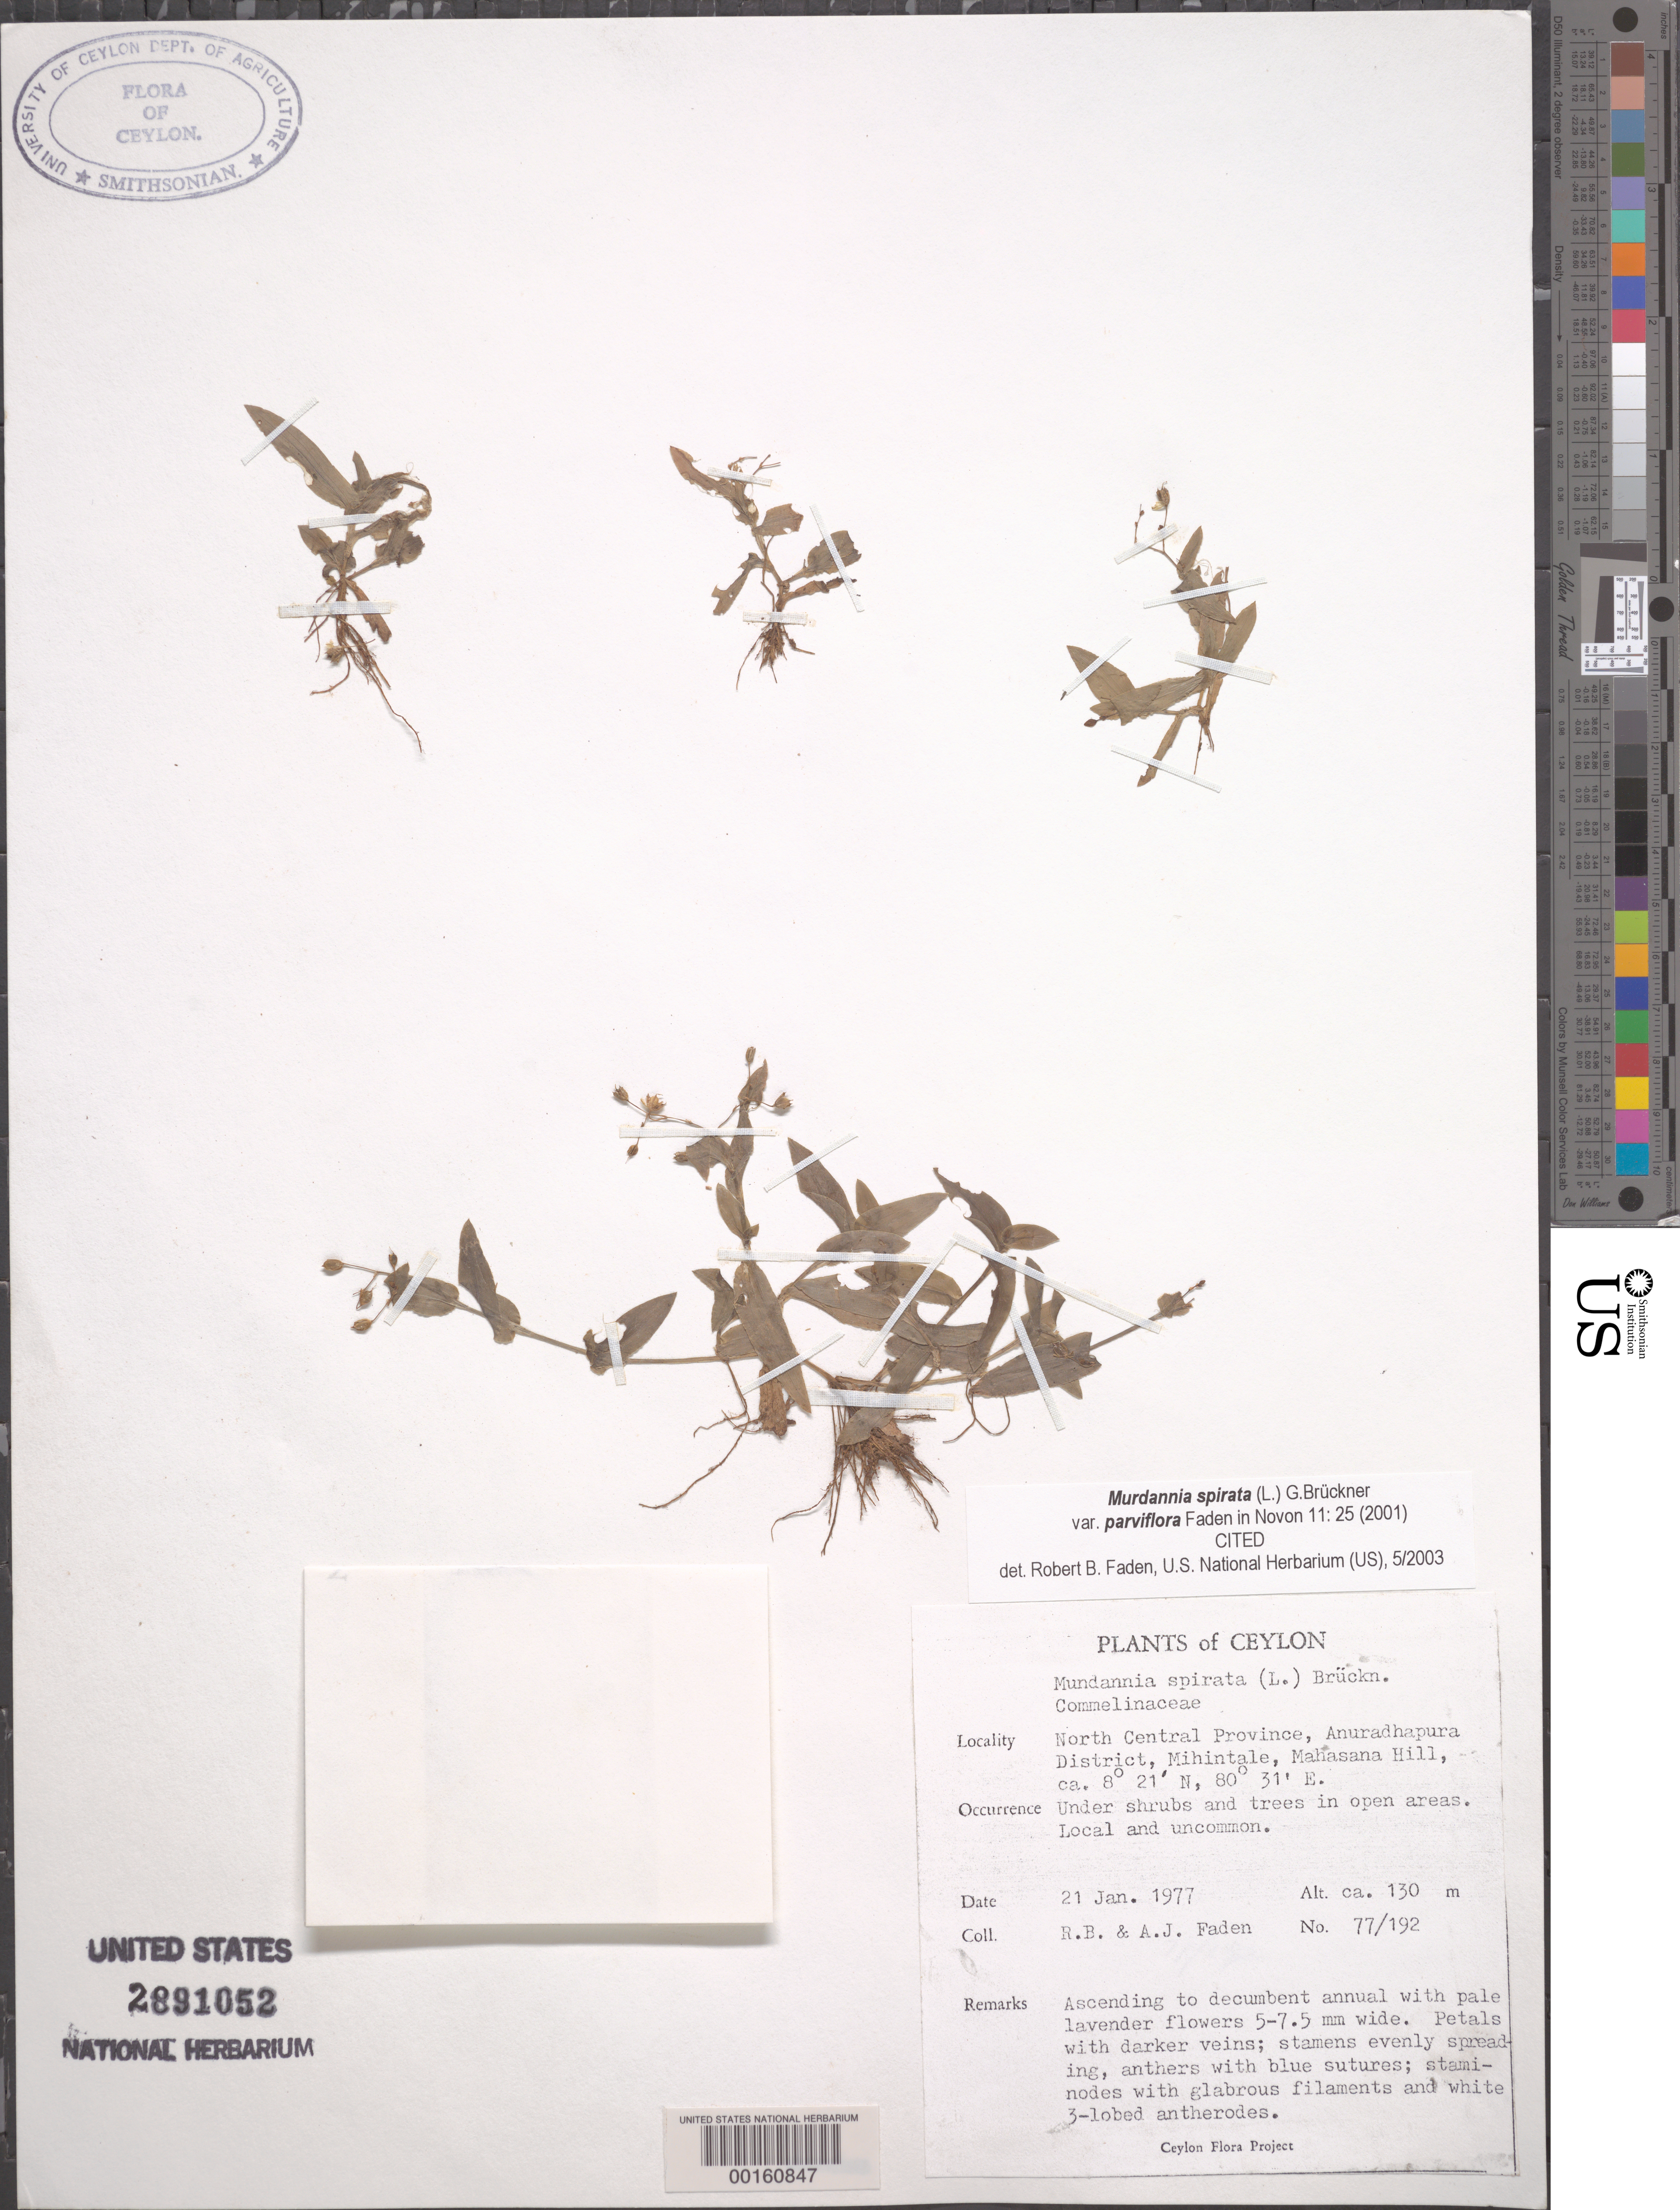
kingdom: Plantae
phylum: Tracheophyta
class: Liliopsida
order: Commelinales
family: Commelinaceae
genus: Murdannia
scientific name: Murdannia spirata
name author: (L.) G. Brückn.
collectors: R. B. Faden & A. J. Faden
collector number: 77/192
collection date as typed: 21 Jan 1977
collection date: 1977-01-21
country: Sri Lanka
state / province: North Central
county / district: Anuradhapura Dist.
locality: Mihintale, mahasana hill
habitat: Open areas, cover of shrubs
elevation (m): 130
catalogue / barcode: US 2891052